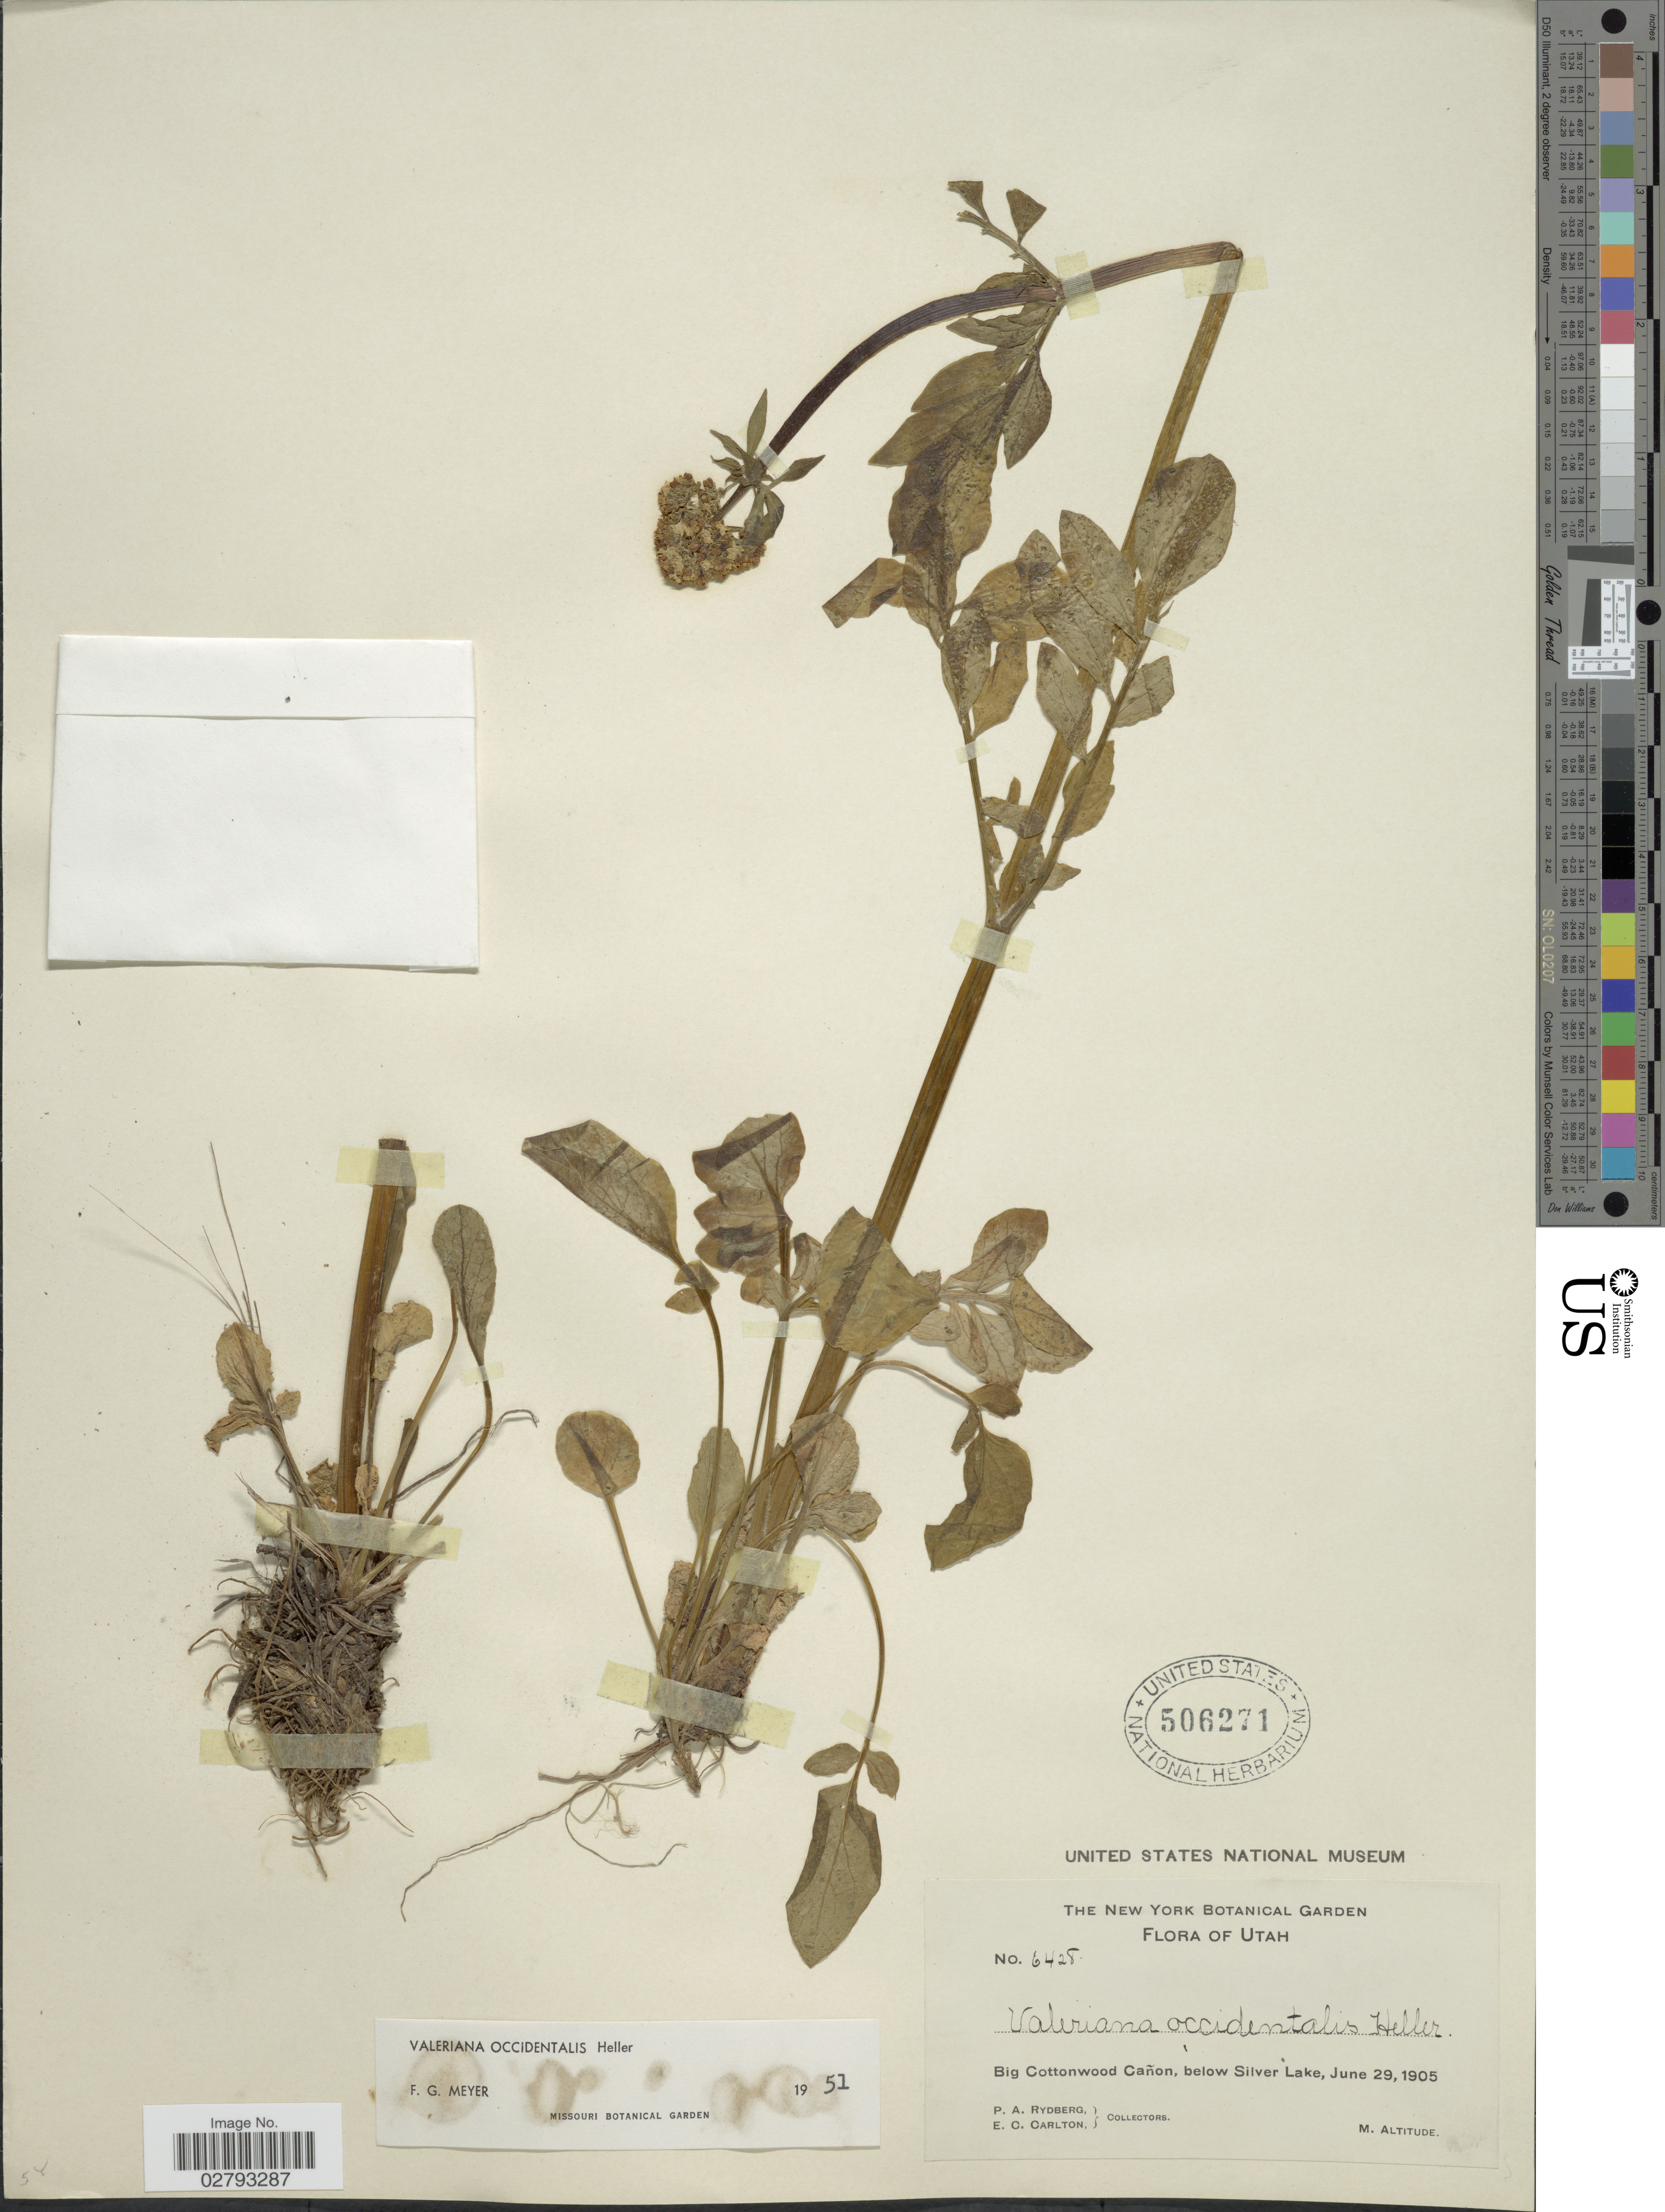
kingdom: Plantae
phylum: Tracheophyta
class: Magnoliopsida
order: Dipsacales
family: Caprifoliaceae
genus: Valeriana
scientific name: Valeriana occidentalis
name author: A. Heller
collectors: P. A. Rydberg & E. Carlton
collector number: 6428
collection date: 1905-06-29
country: United States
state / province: Utah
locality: Big Cottonwood Cañon, below Silver Lake.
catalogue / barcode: US 506271